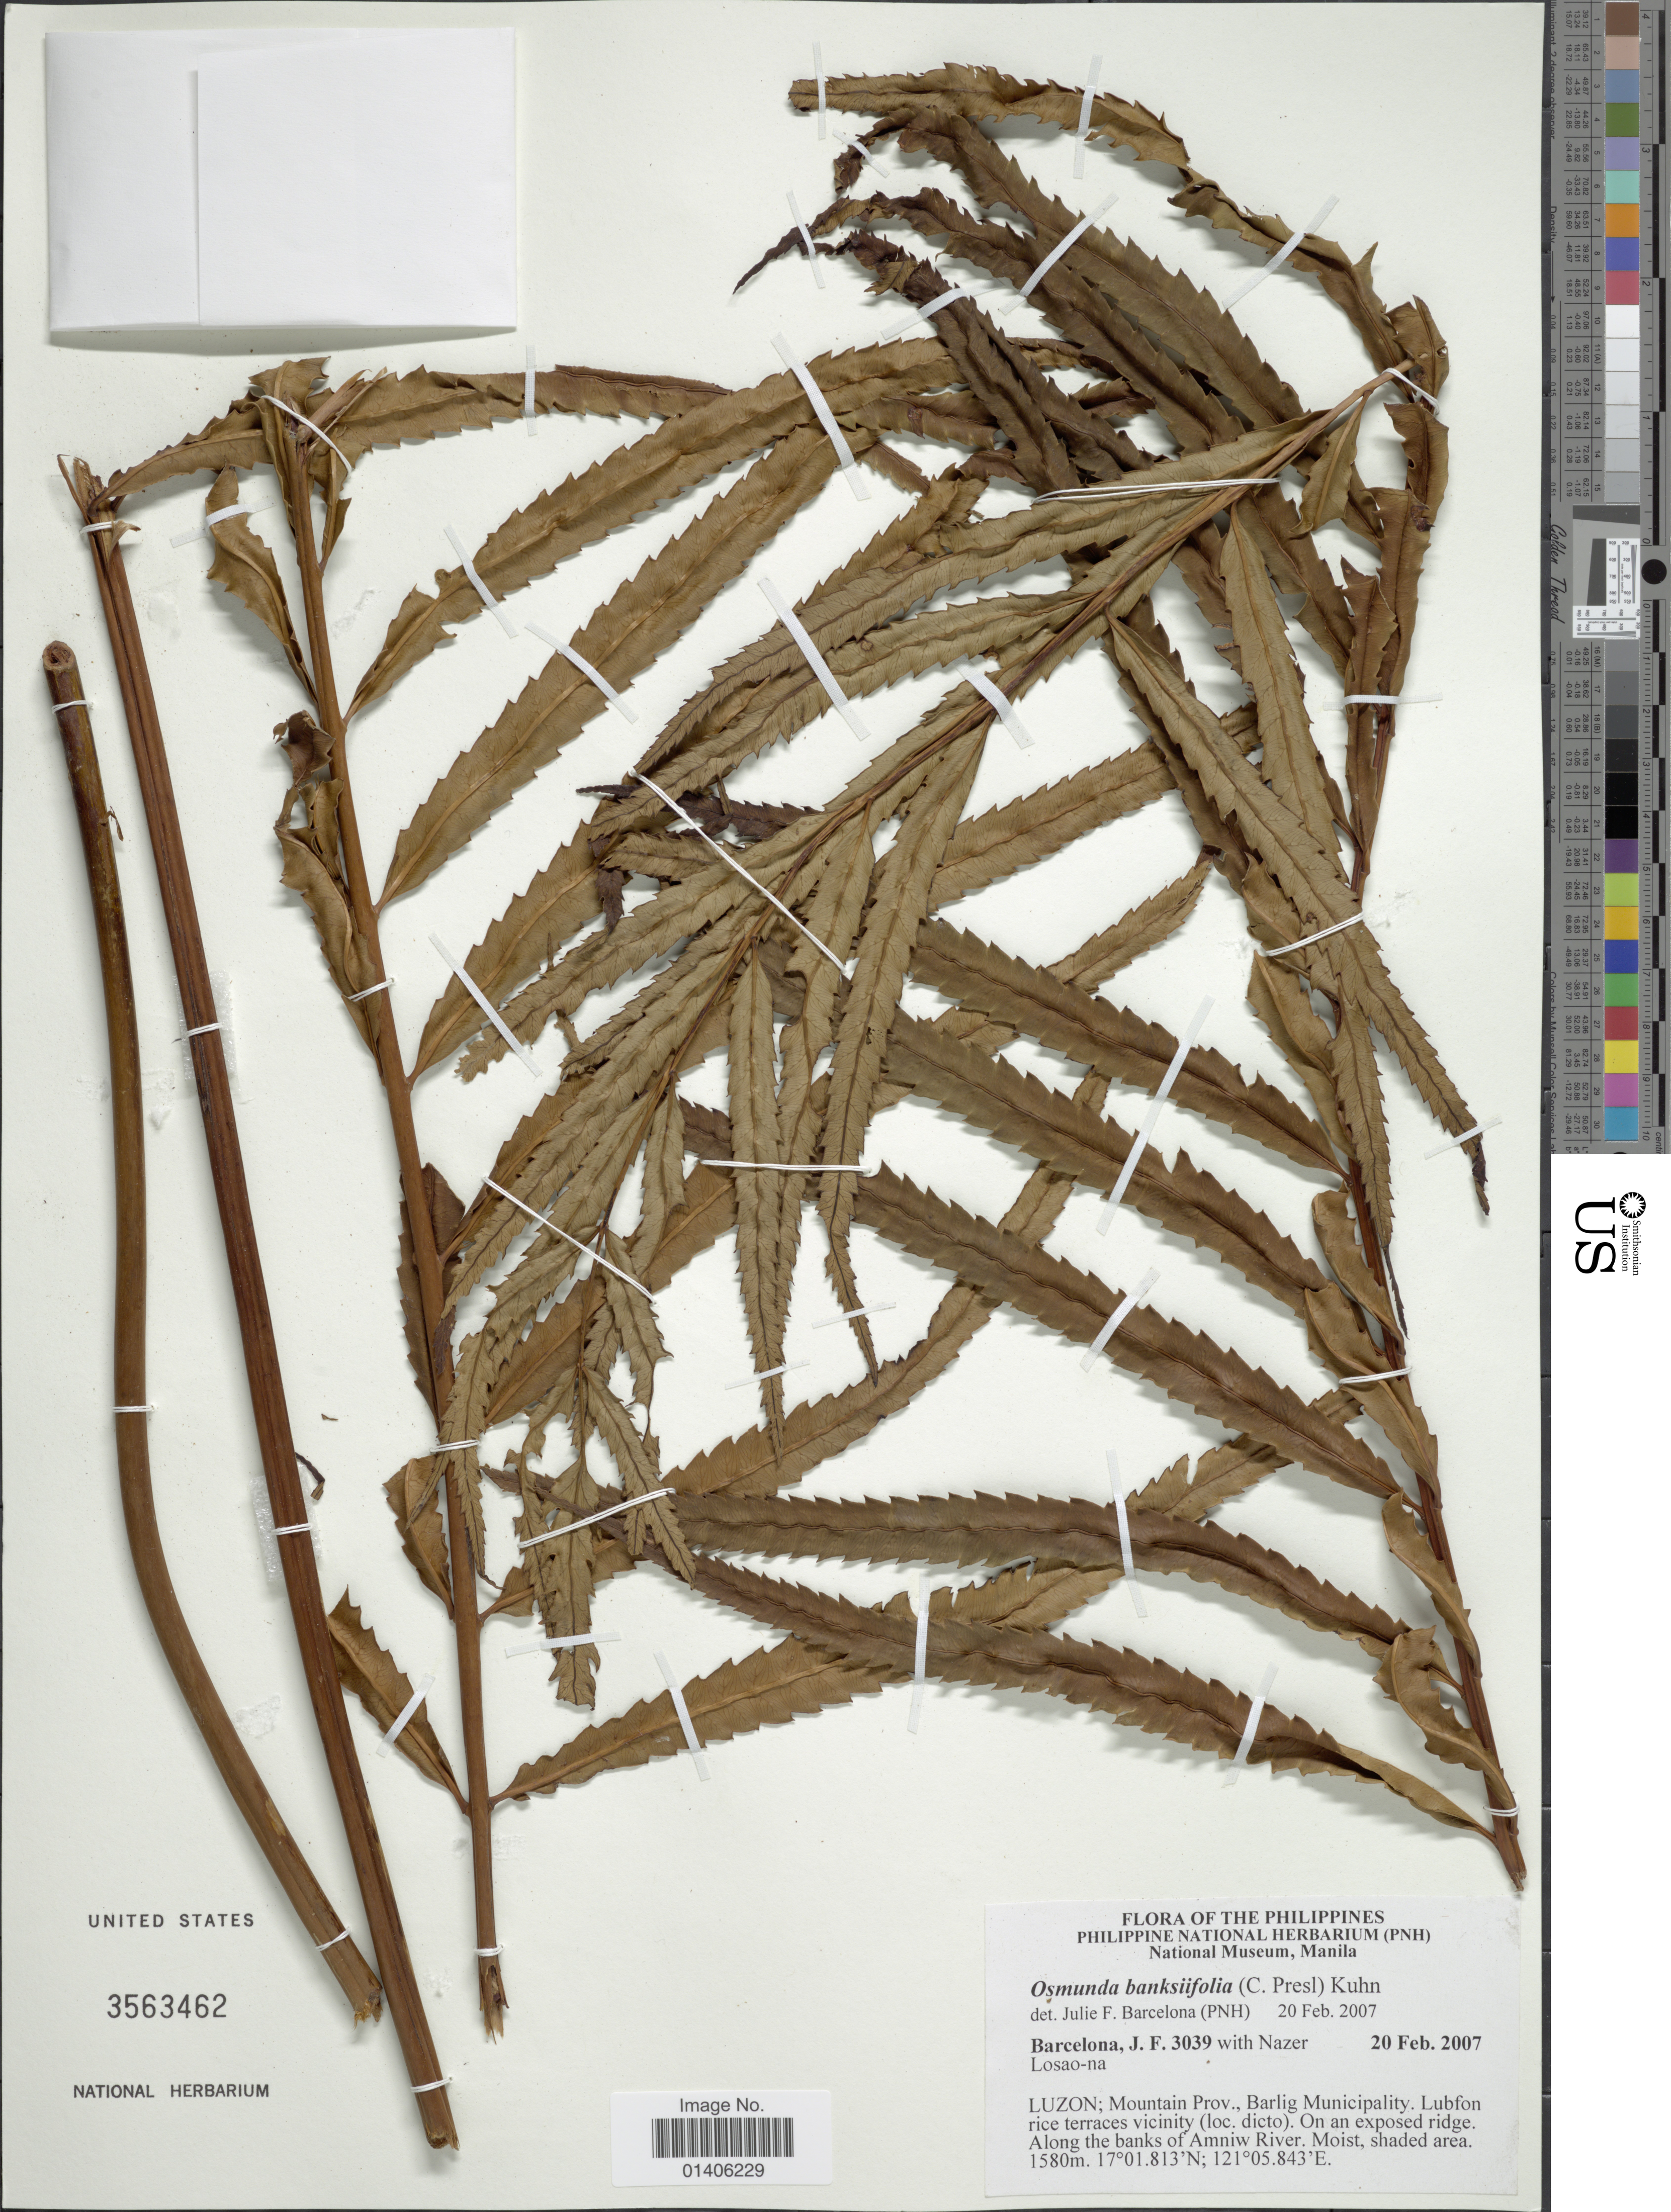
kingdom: Plantae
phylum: Tracheophyta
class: Polypodiopsida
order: Osmundales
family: Osmundaceae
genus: Osmunda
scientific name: Osmunda banksiifolia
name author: (C. Presl) Kuhn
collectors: J. F. Barcelona & N. Losao-na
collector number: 3039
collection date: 2007-02-20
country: Philippines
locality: Luzon; Mountain Prov., Barlig Municipality. Lubfon rice terraces vicinity (loc dicto). Along the banks of Amniw River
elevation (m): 1580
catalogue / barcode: US 3563462